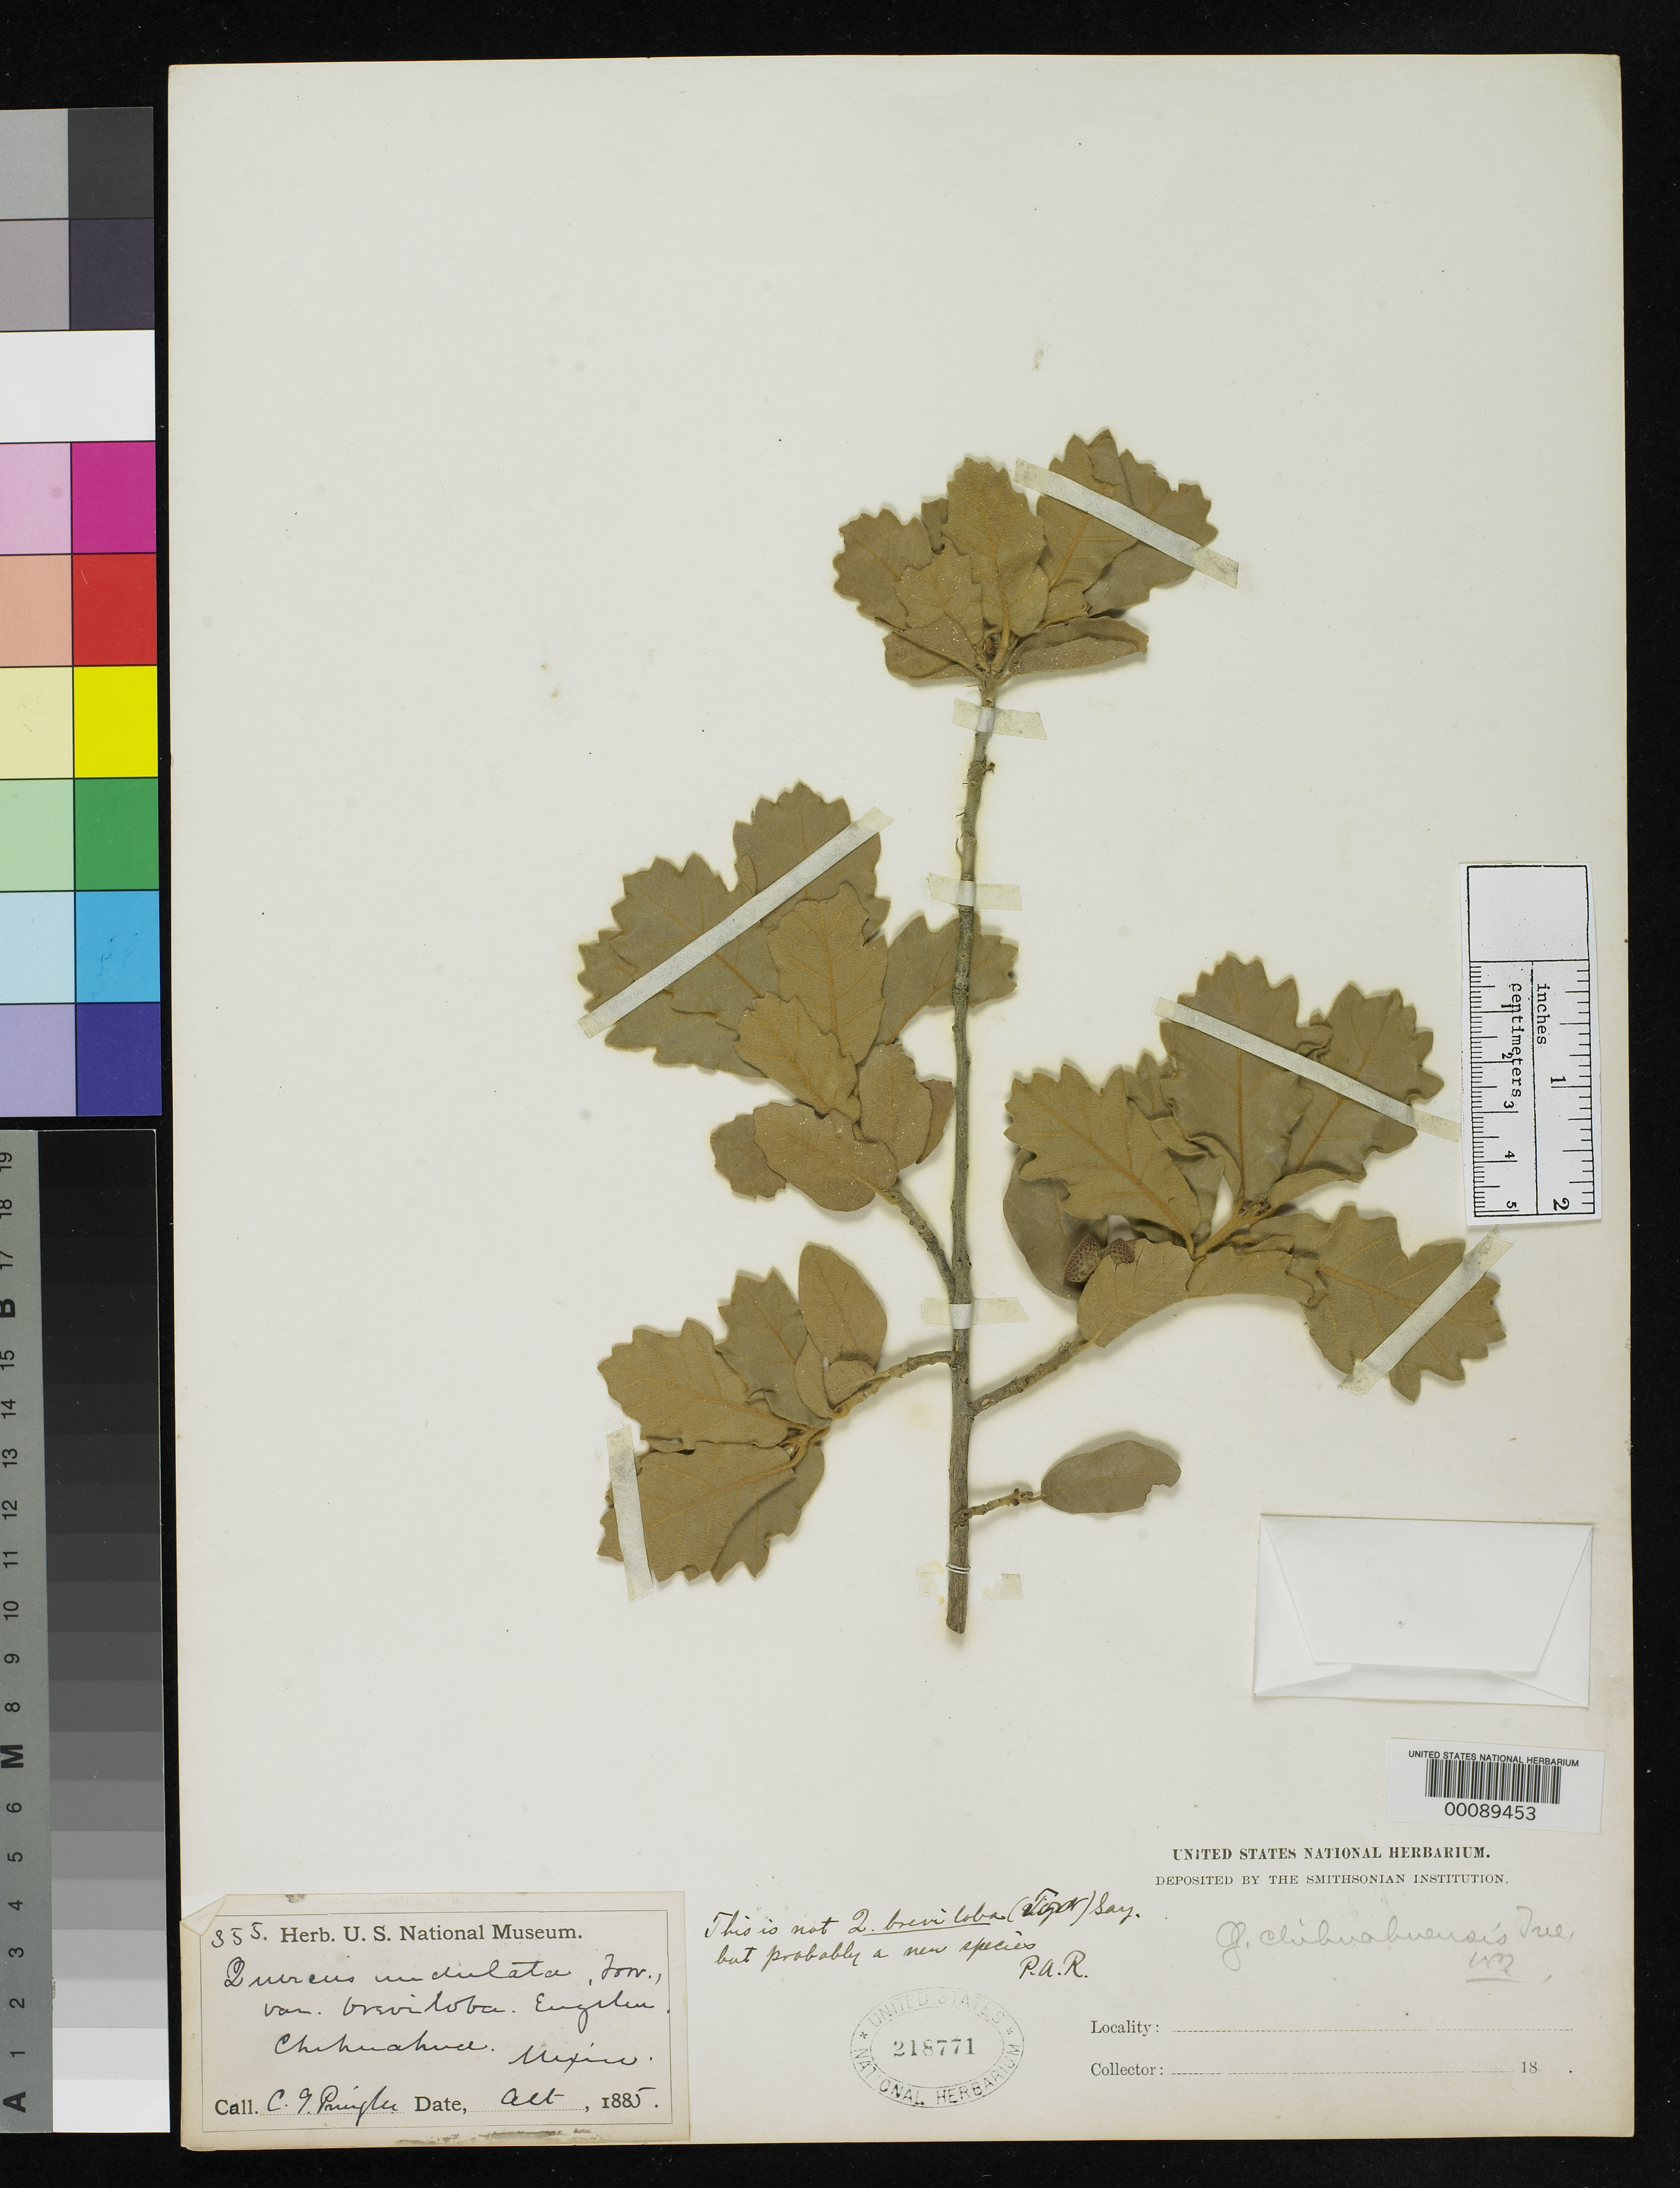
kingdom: Plantae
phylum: Tracheophyta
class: Magnoliopsida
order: Fagales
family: Fagaceae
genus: Quercus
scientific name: Quercus chihuahuensis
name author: Trel.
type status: Isotype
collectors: C. G. Pringle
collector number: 355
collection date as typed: Oct 1885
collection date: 1885-10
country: Mexico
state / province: Chihuahua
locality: Near Chihuahua.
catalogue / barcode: US 218771